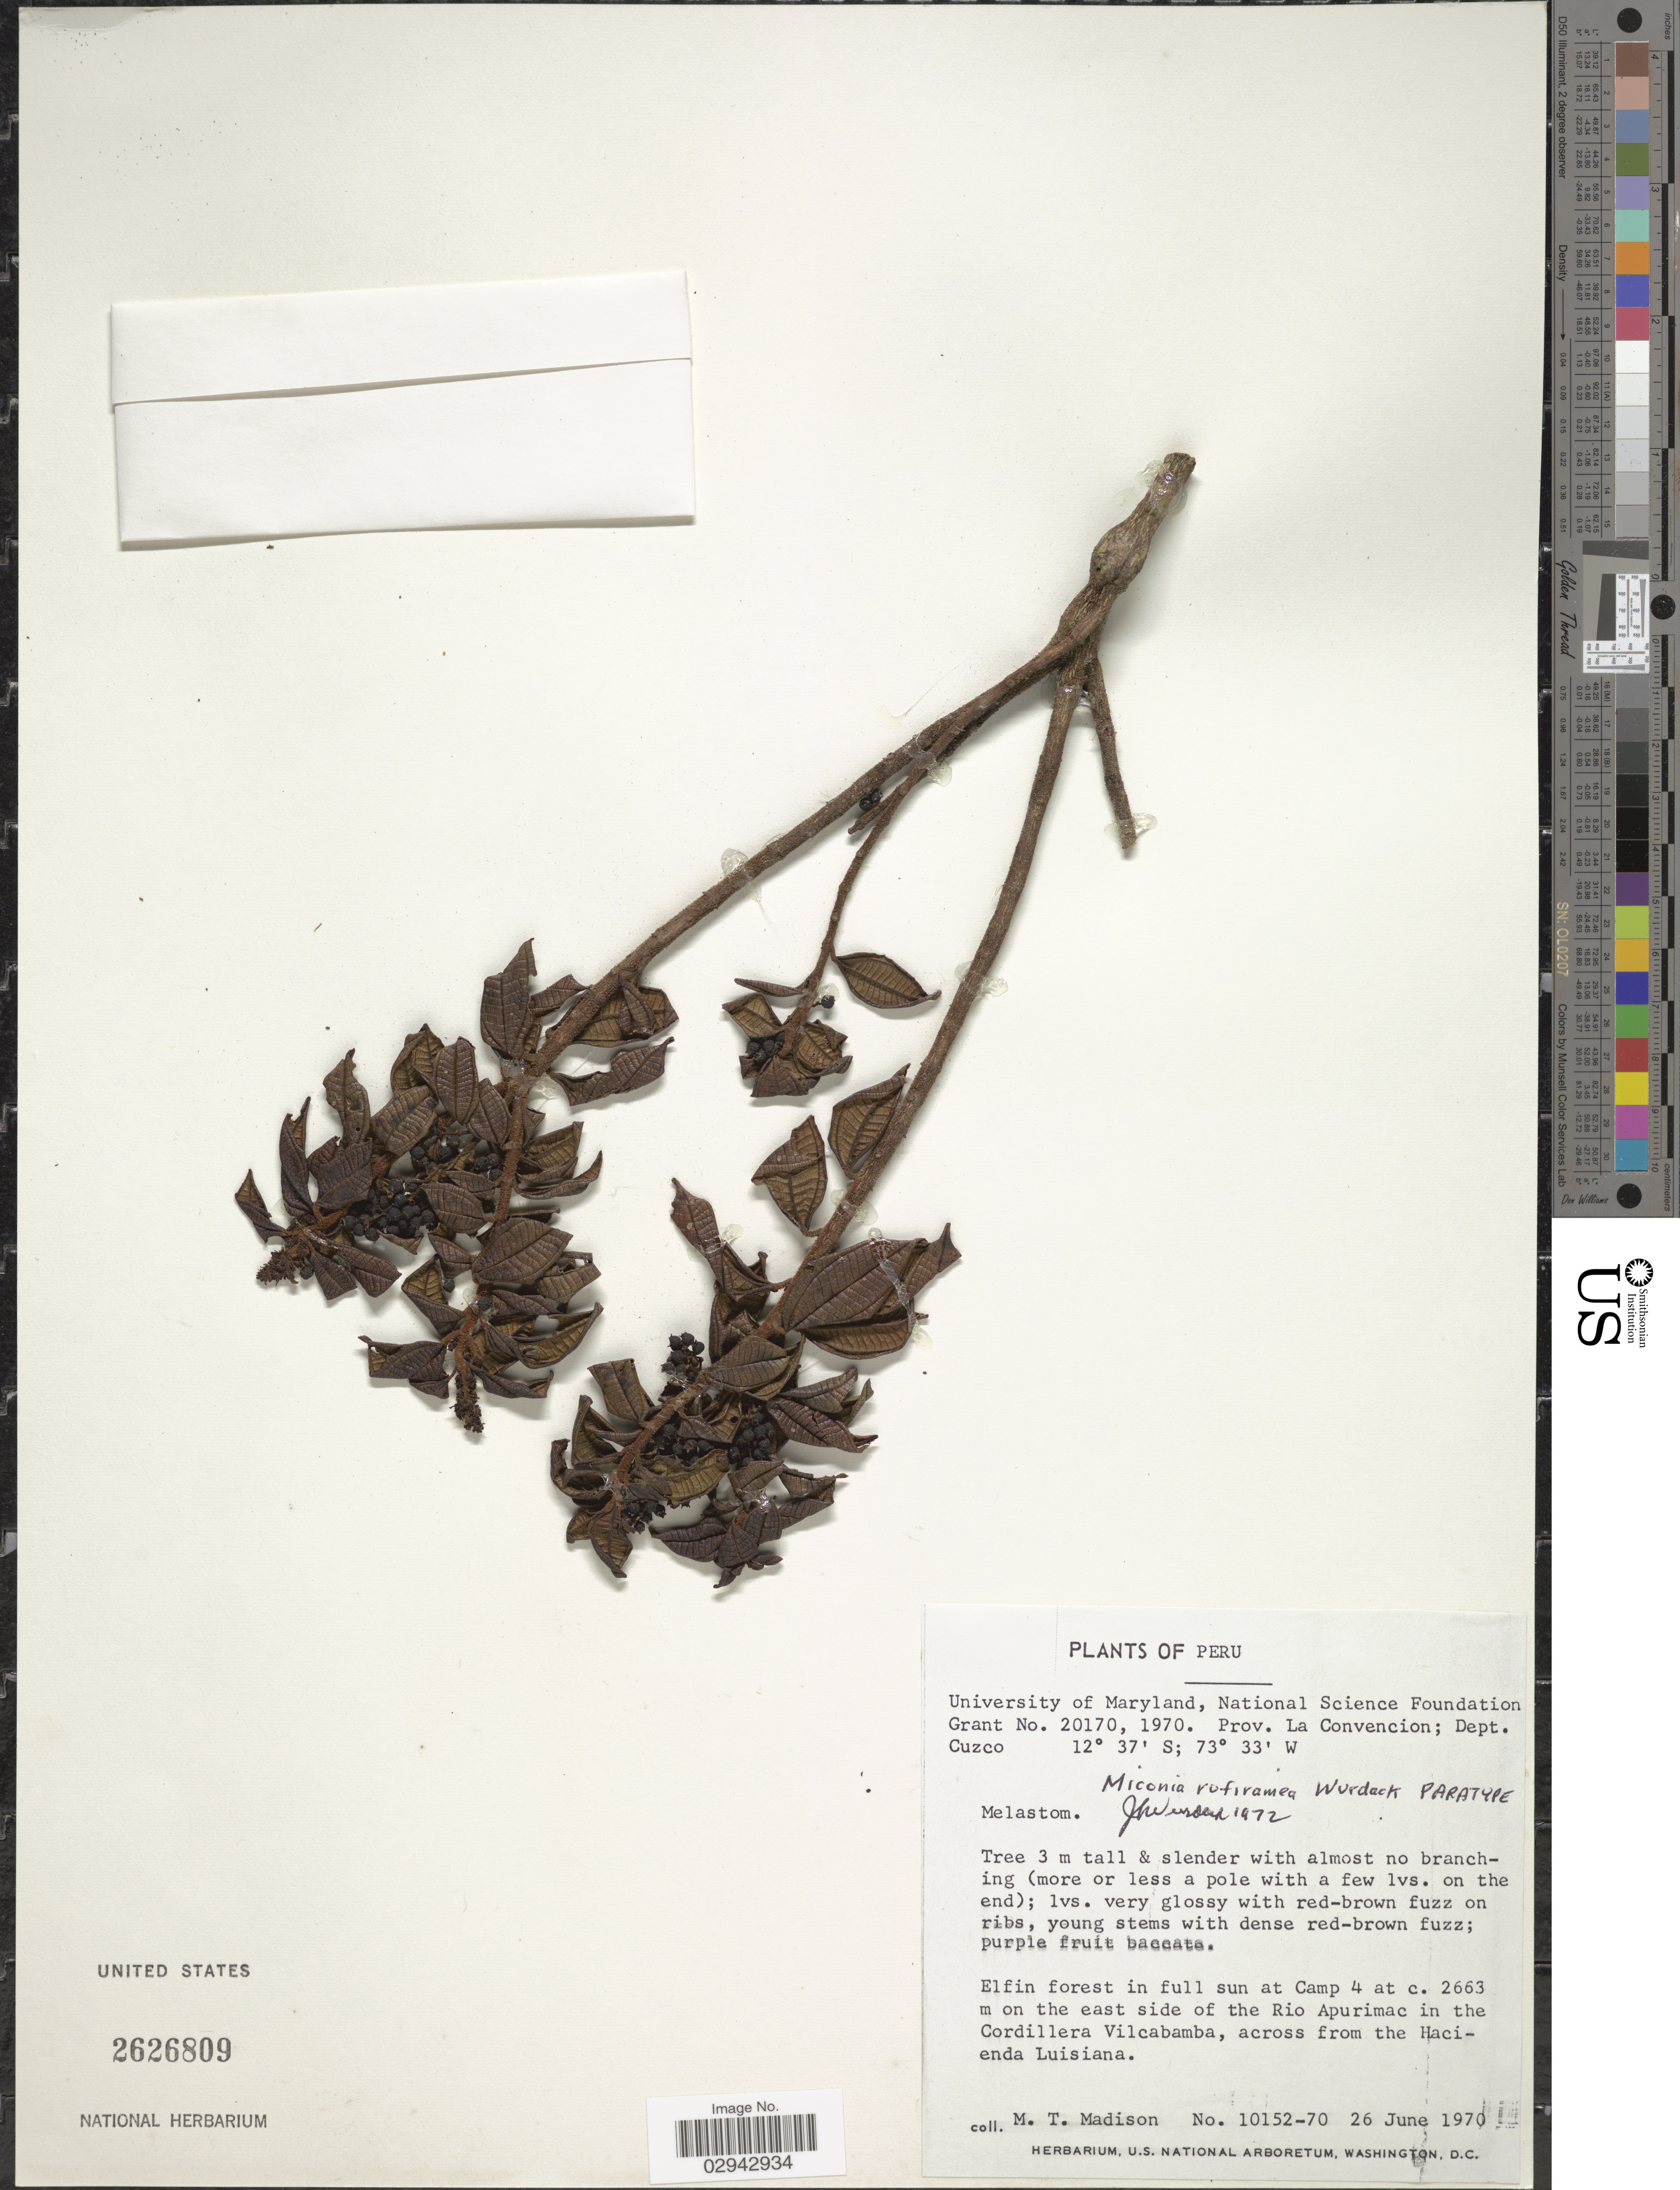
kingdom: Plantae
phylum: Tracheophyta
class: Magnoliopsida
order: Myrtales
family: Melastomataceae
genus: Miconia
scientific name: Miconia rufiramea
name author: Wurdack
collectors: M. T. Madison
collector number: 10152-70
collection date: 1970-06-26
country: Peru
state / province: Cusco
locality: Prov. La Convencion; Dept. Cuzco. Camp 4 on the east side of the Rio Apurimac on the Cordillera Vilcabamba, across from the Hacienda Luisiana.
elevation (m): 2663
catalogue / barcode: US 2626809